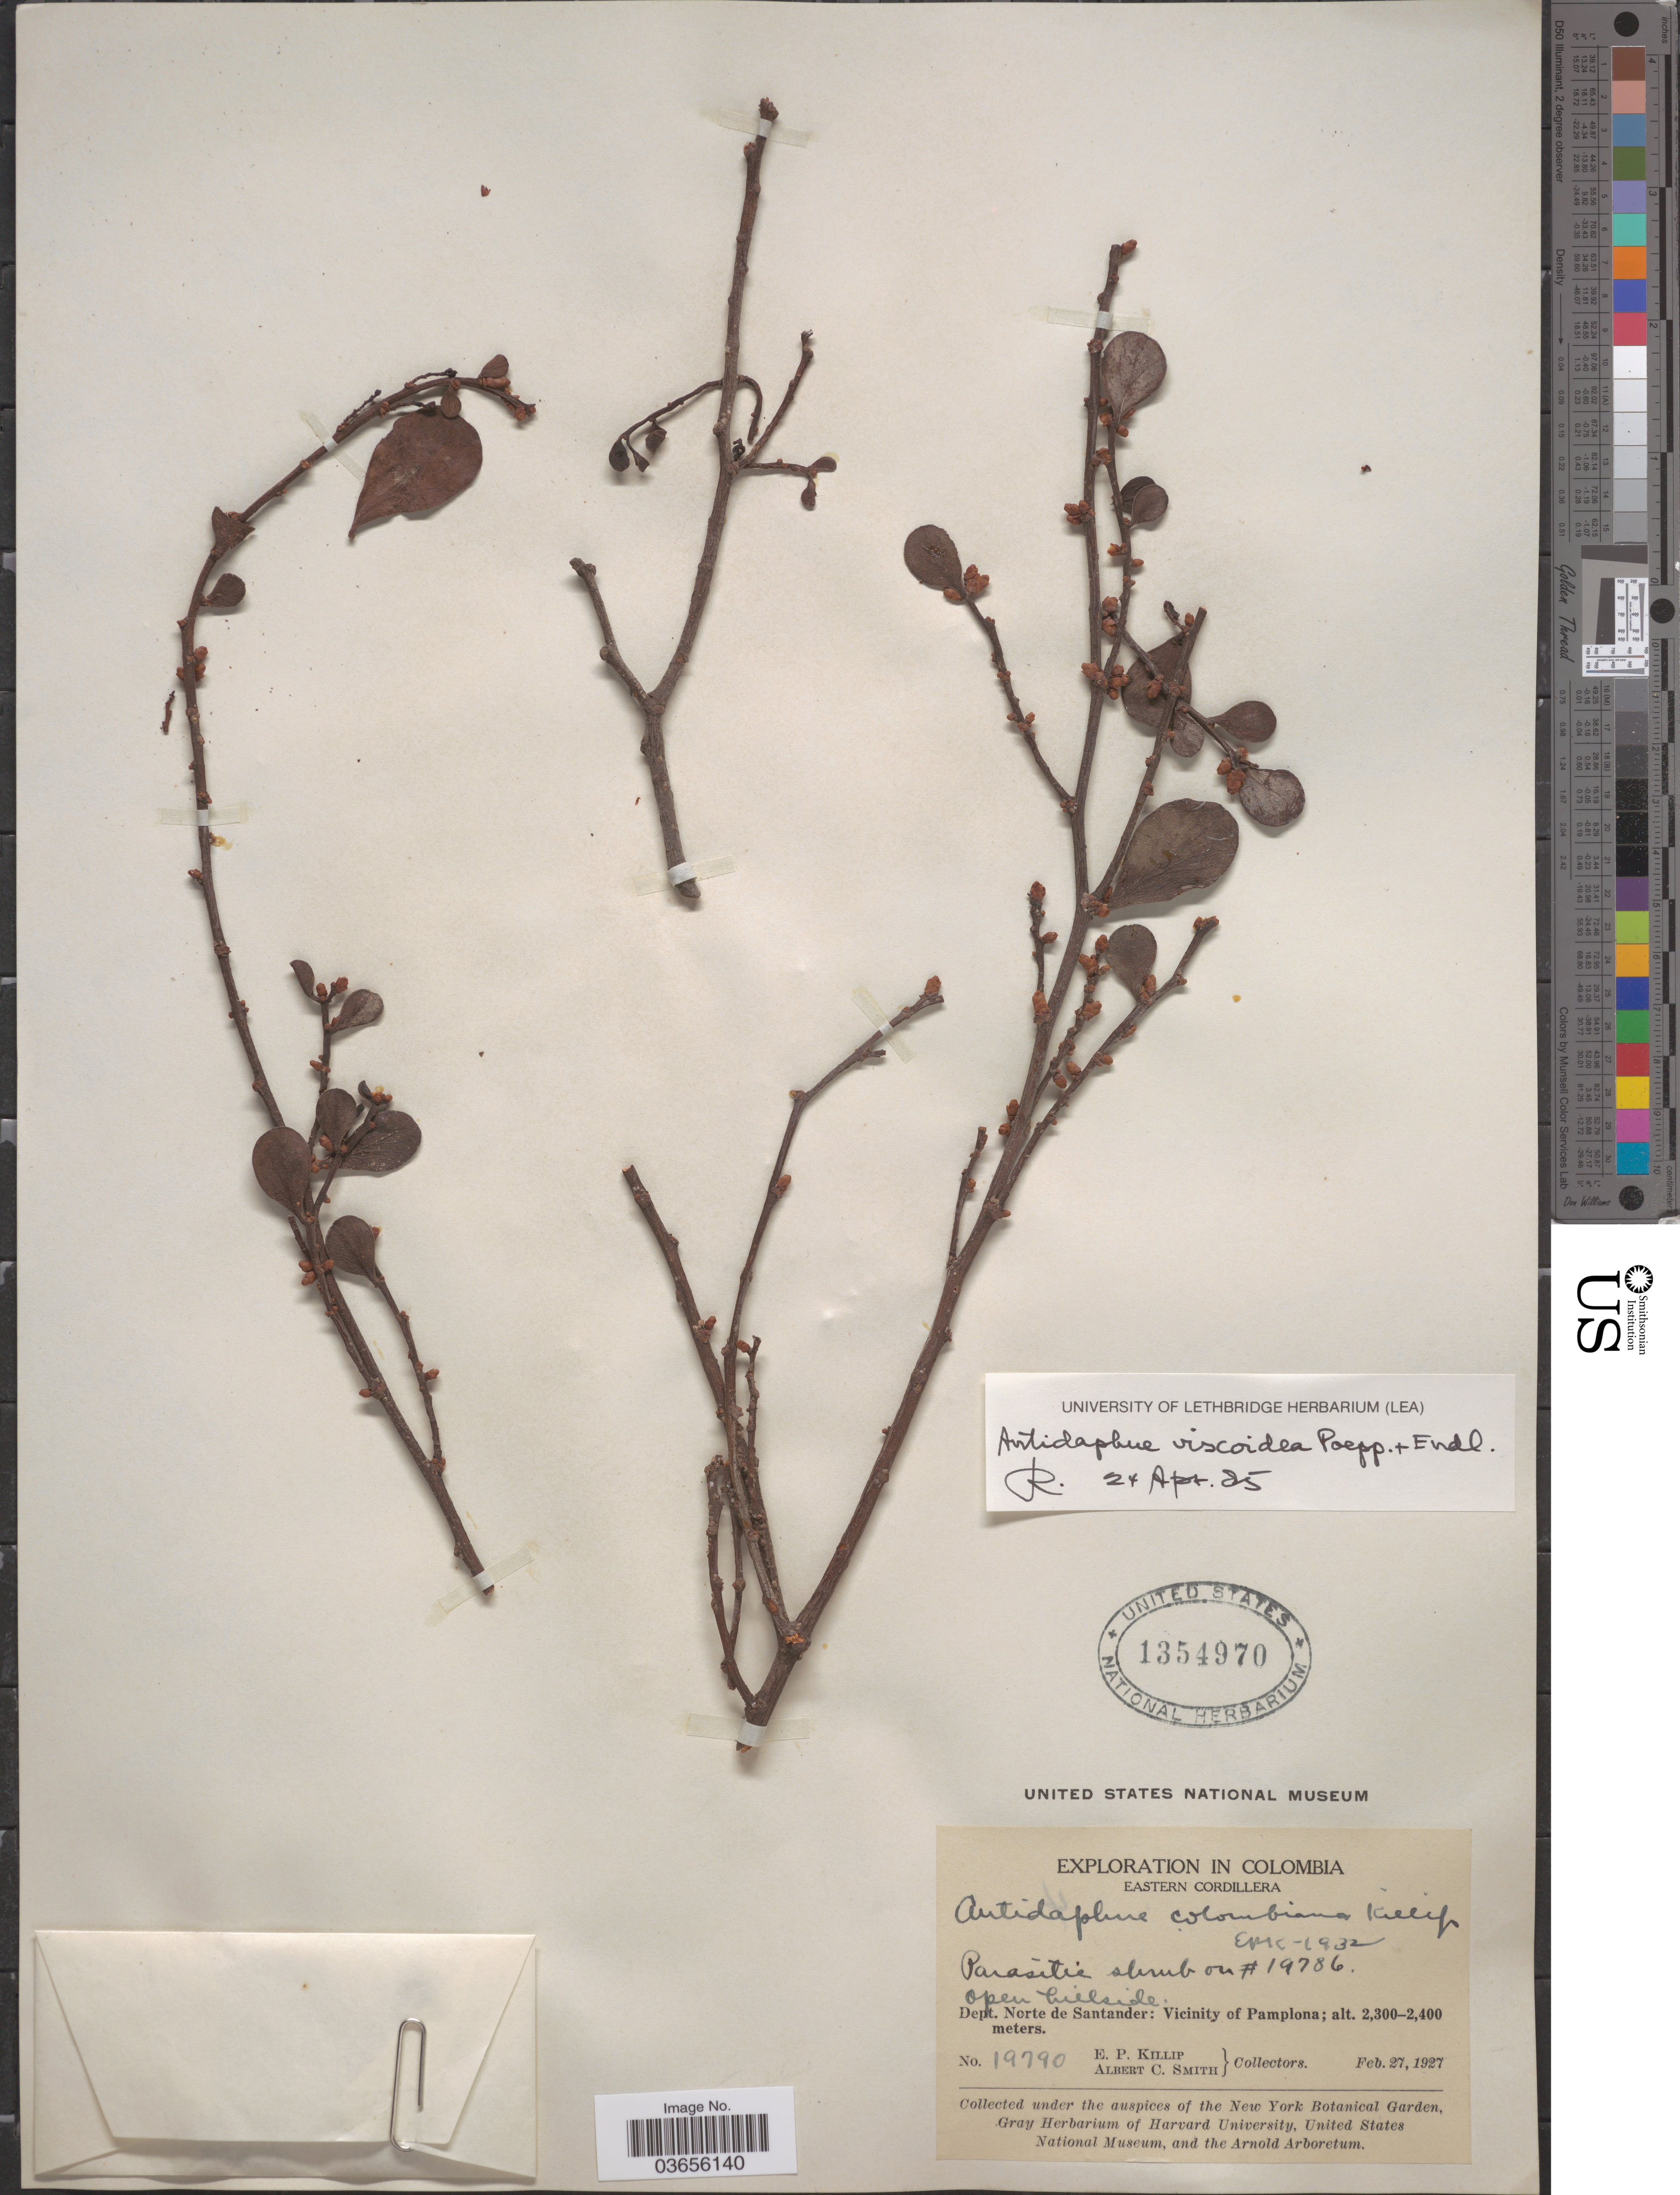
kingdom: Plantae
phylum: Tracheophyta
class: Magnoliopsida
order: Santalales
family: Santalaceae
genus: Antidaphne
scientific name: Antidaphne viscoidea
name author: Poepp. & Endl.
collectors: E. P. Killip & A. C. Smith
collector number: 19790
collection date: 1927-02-27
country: Colombia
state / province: Norte de Santander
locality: Eastern Cordillera. Dep. Norte de Santander: Vicinity of Pamplona.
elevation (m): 2300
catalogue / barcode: US 1354970